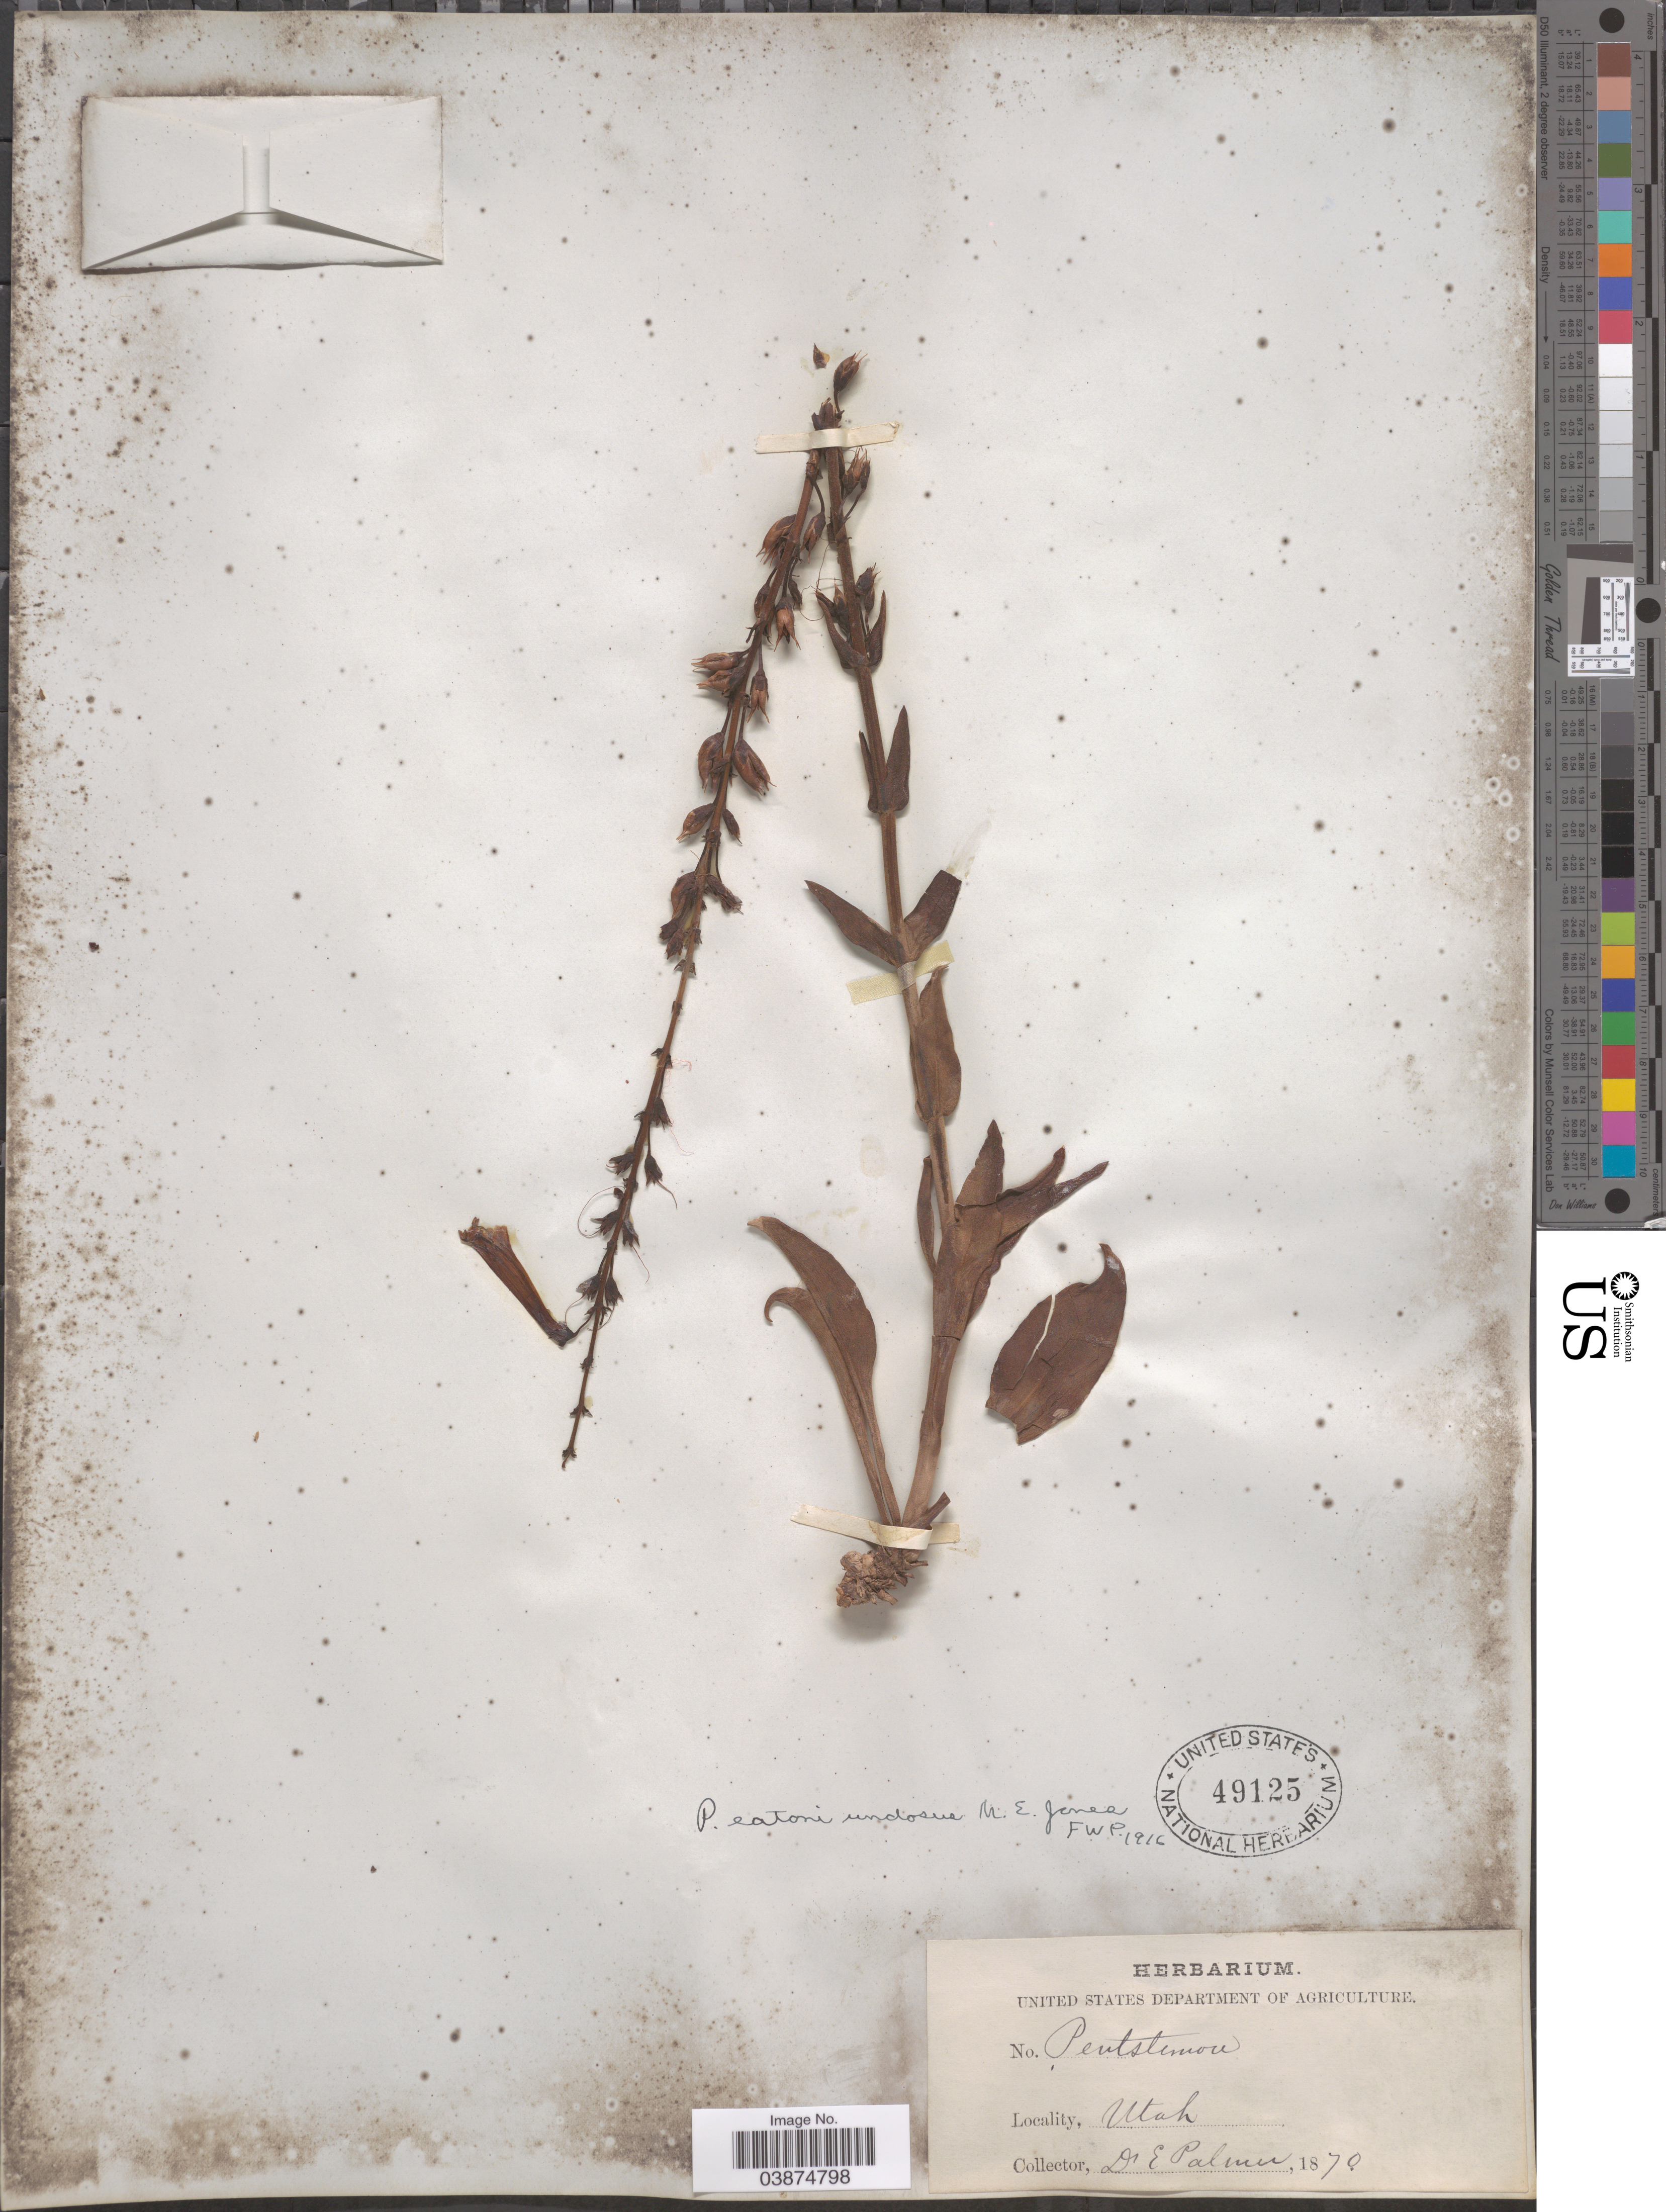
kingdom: Plantae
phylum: Tracheophyta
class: Magnoliopsida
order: Lamiales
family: Plantaginaceae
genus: Penstemon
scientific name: Penstemon eatonii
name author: A. Gray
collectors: E. Palmer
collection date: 1870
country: United States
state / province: Utah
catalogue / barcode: US 49125